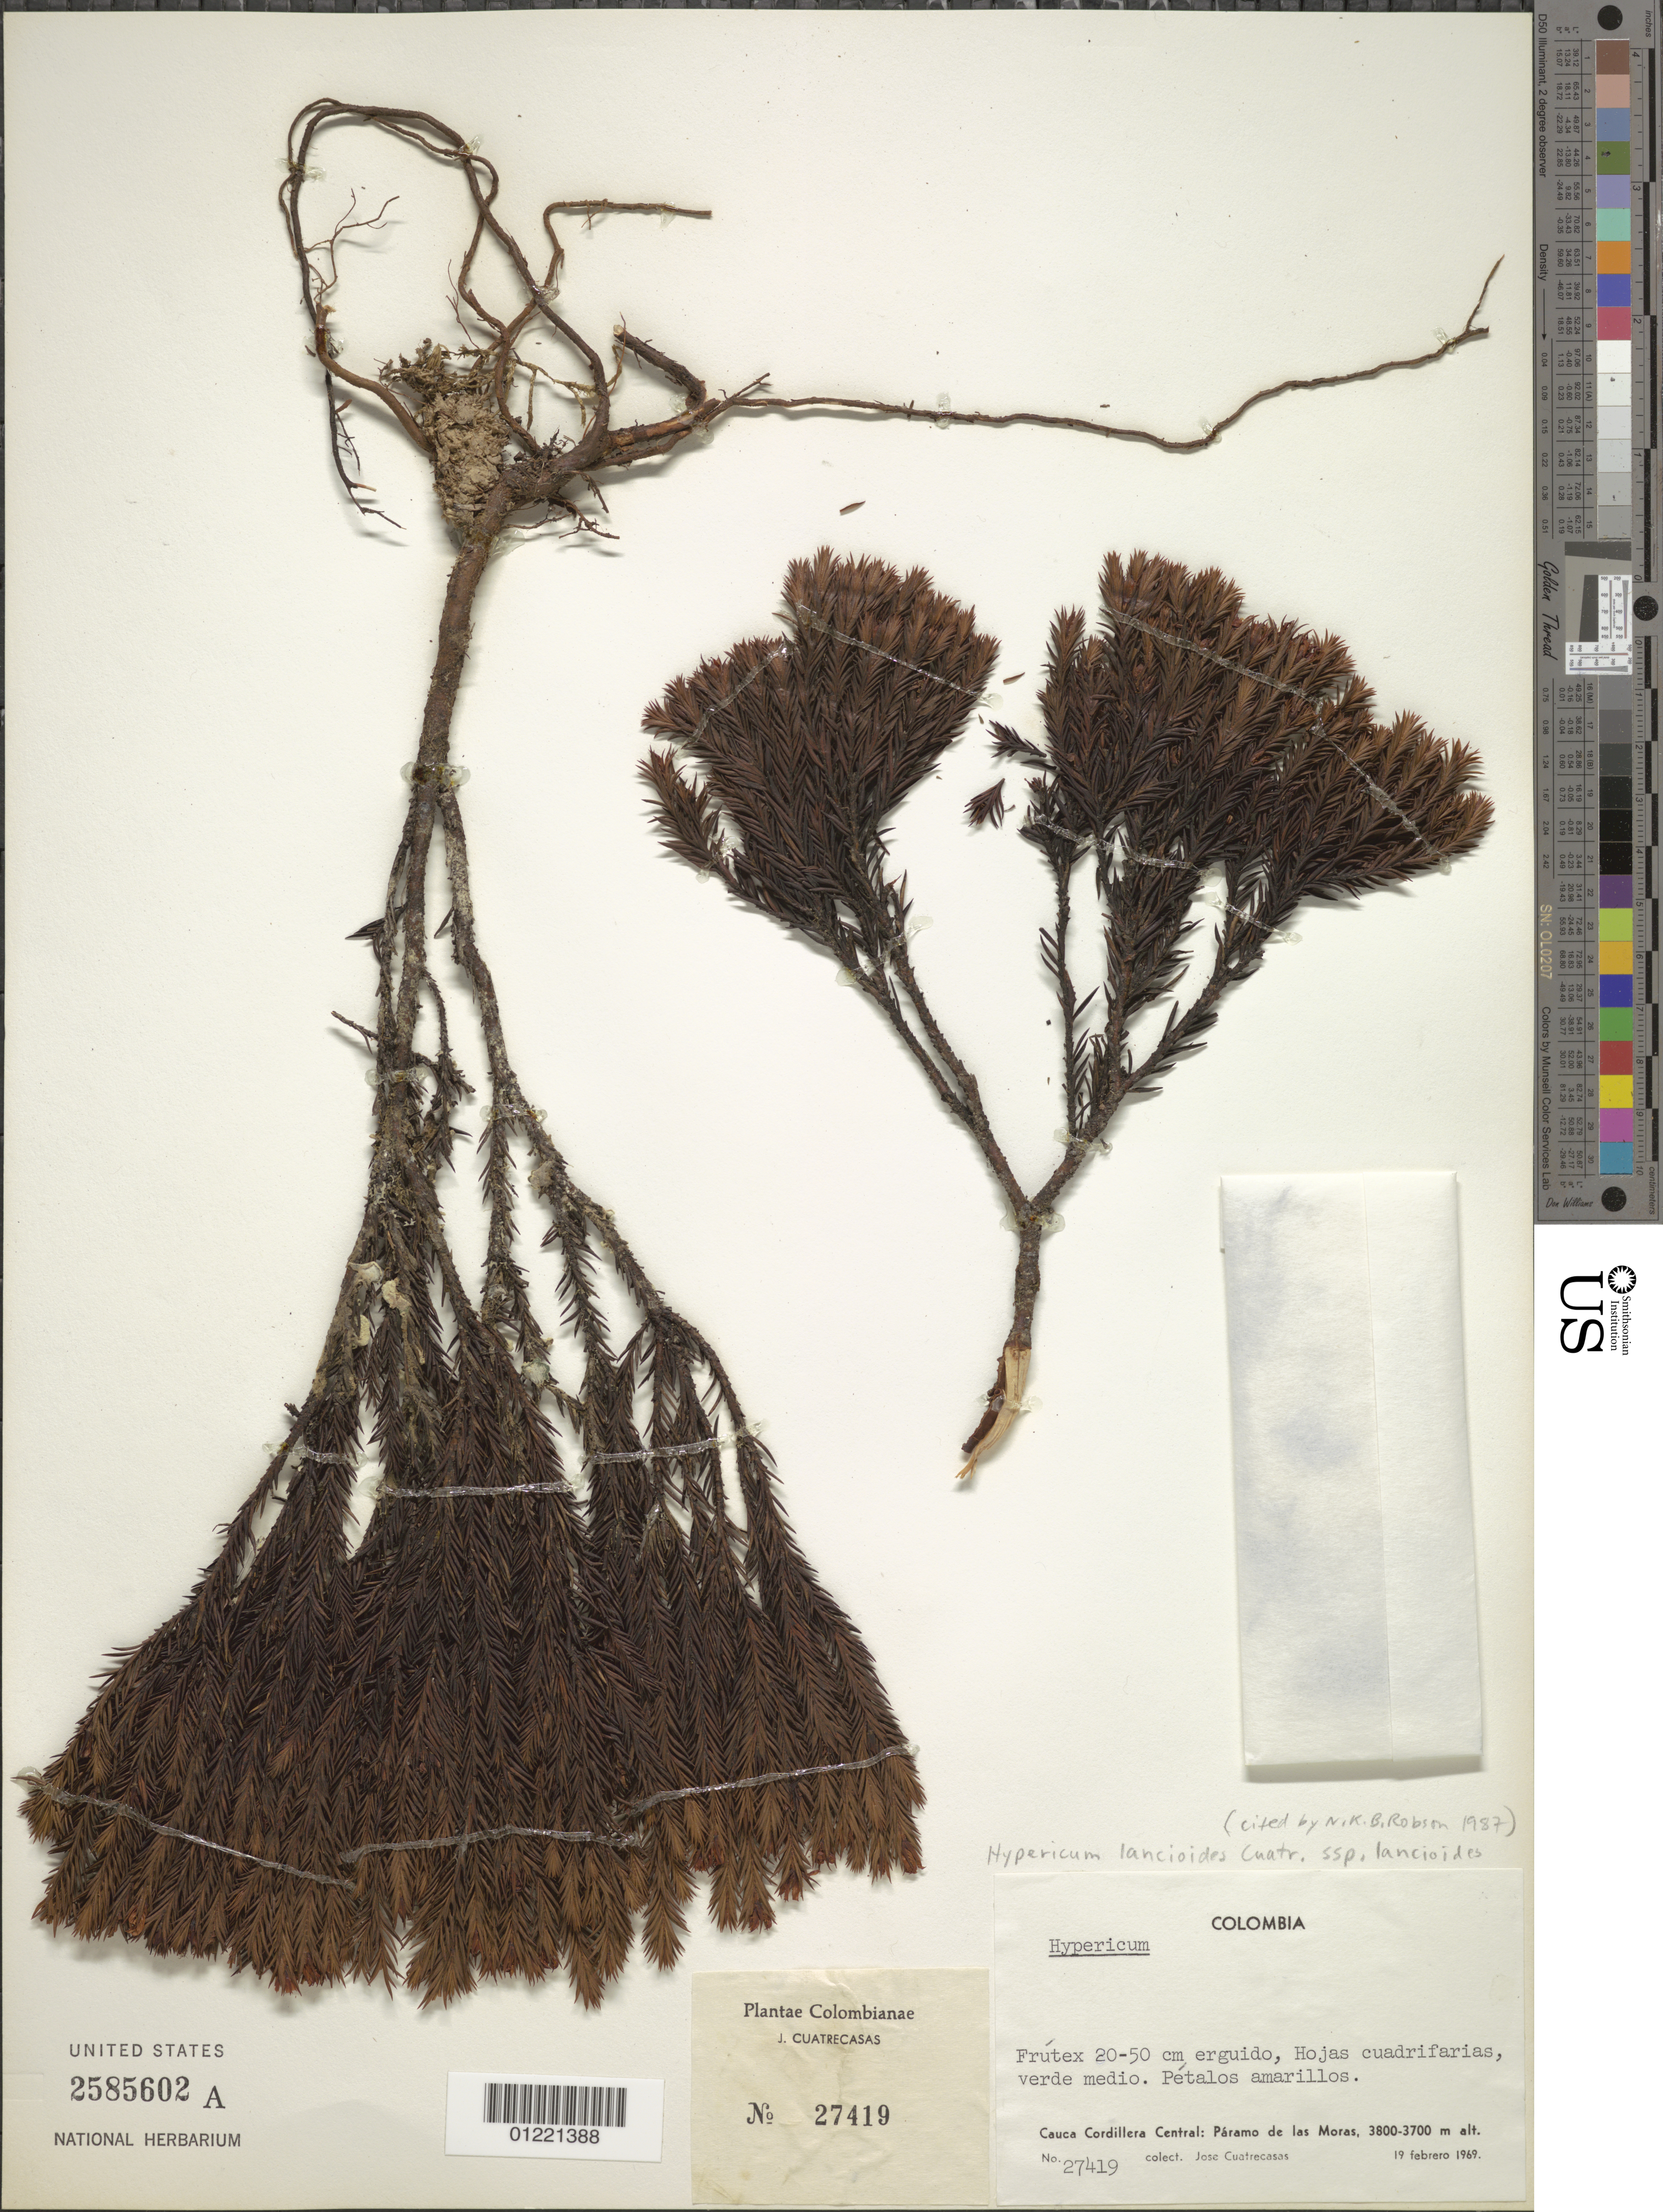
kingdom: Plantae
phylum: Tracheophyta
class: Magnoliopsida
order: Malpighiales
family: Hypericaceae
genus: Hypericum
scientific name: Hypericum lancioides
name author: Cuatrec.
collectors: J. Cuatrecasas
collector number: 27419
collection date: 1969-02-19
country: Colombia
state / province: Cauca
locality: Cordillera Central: Páramo de las Moras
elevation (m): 3700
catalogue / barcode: US 2585602A